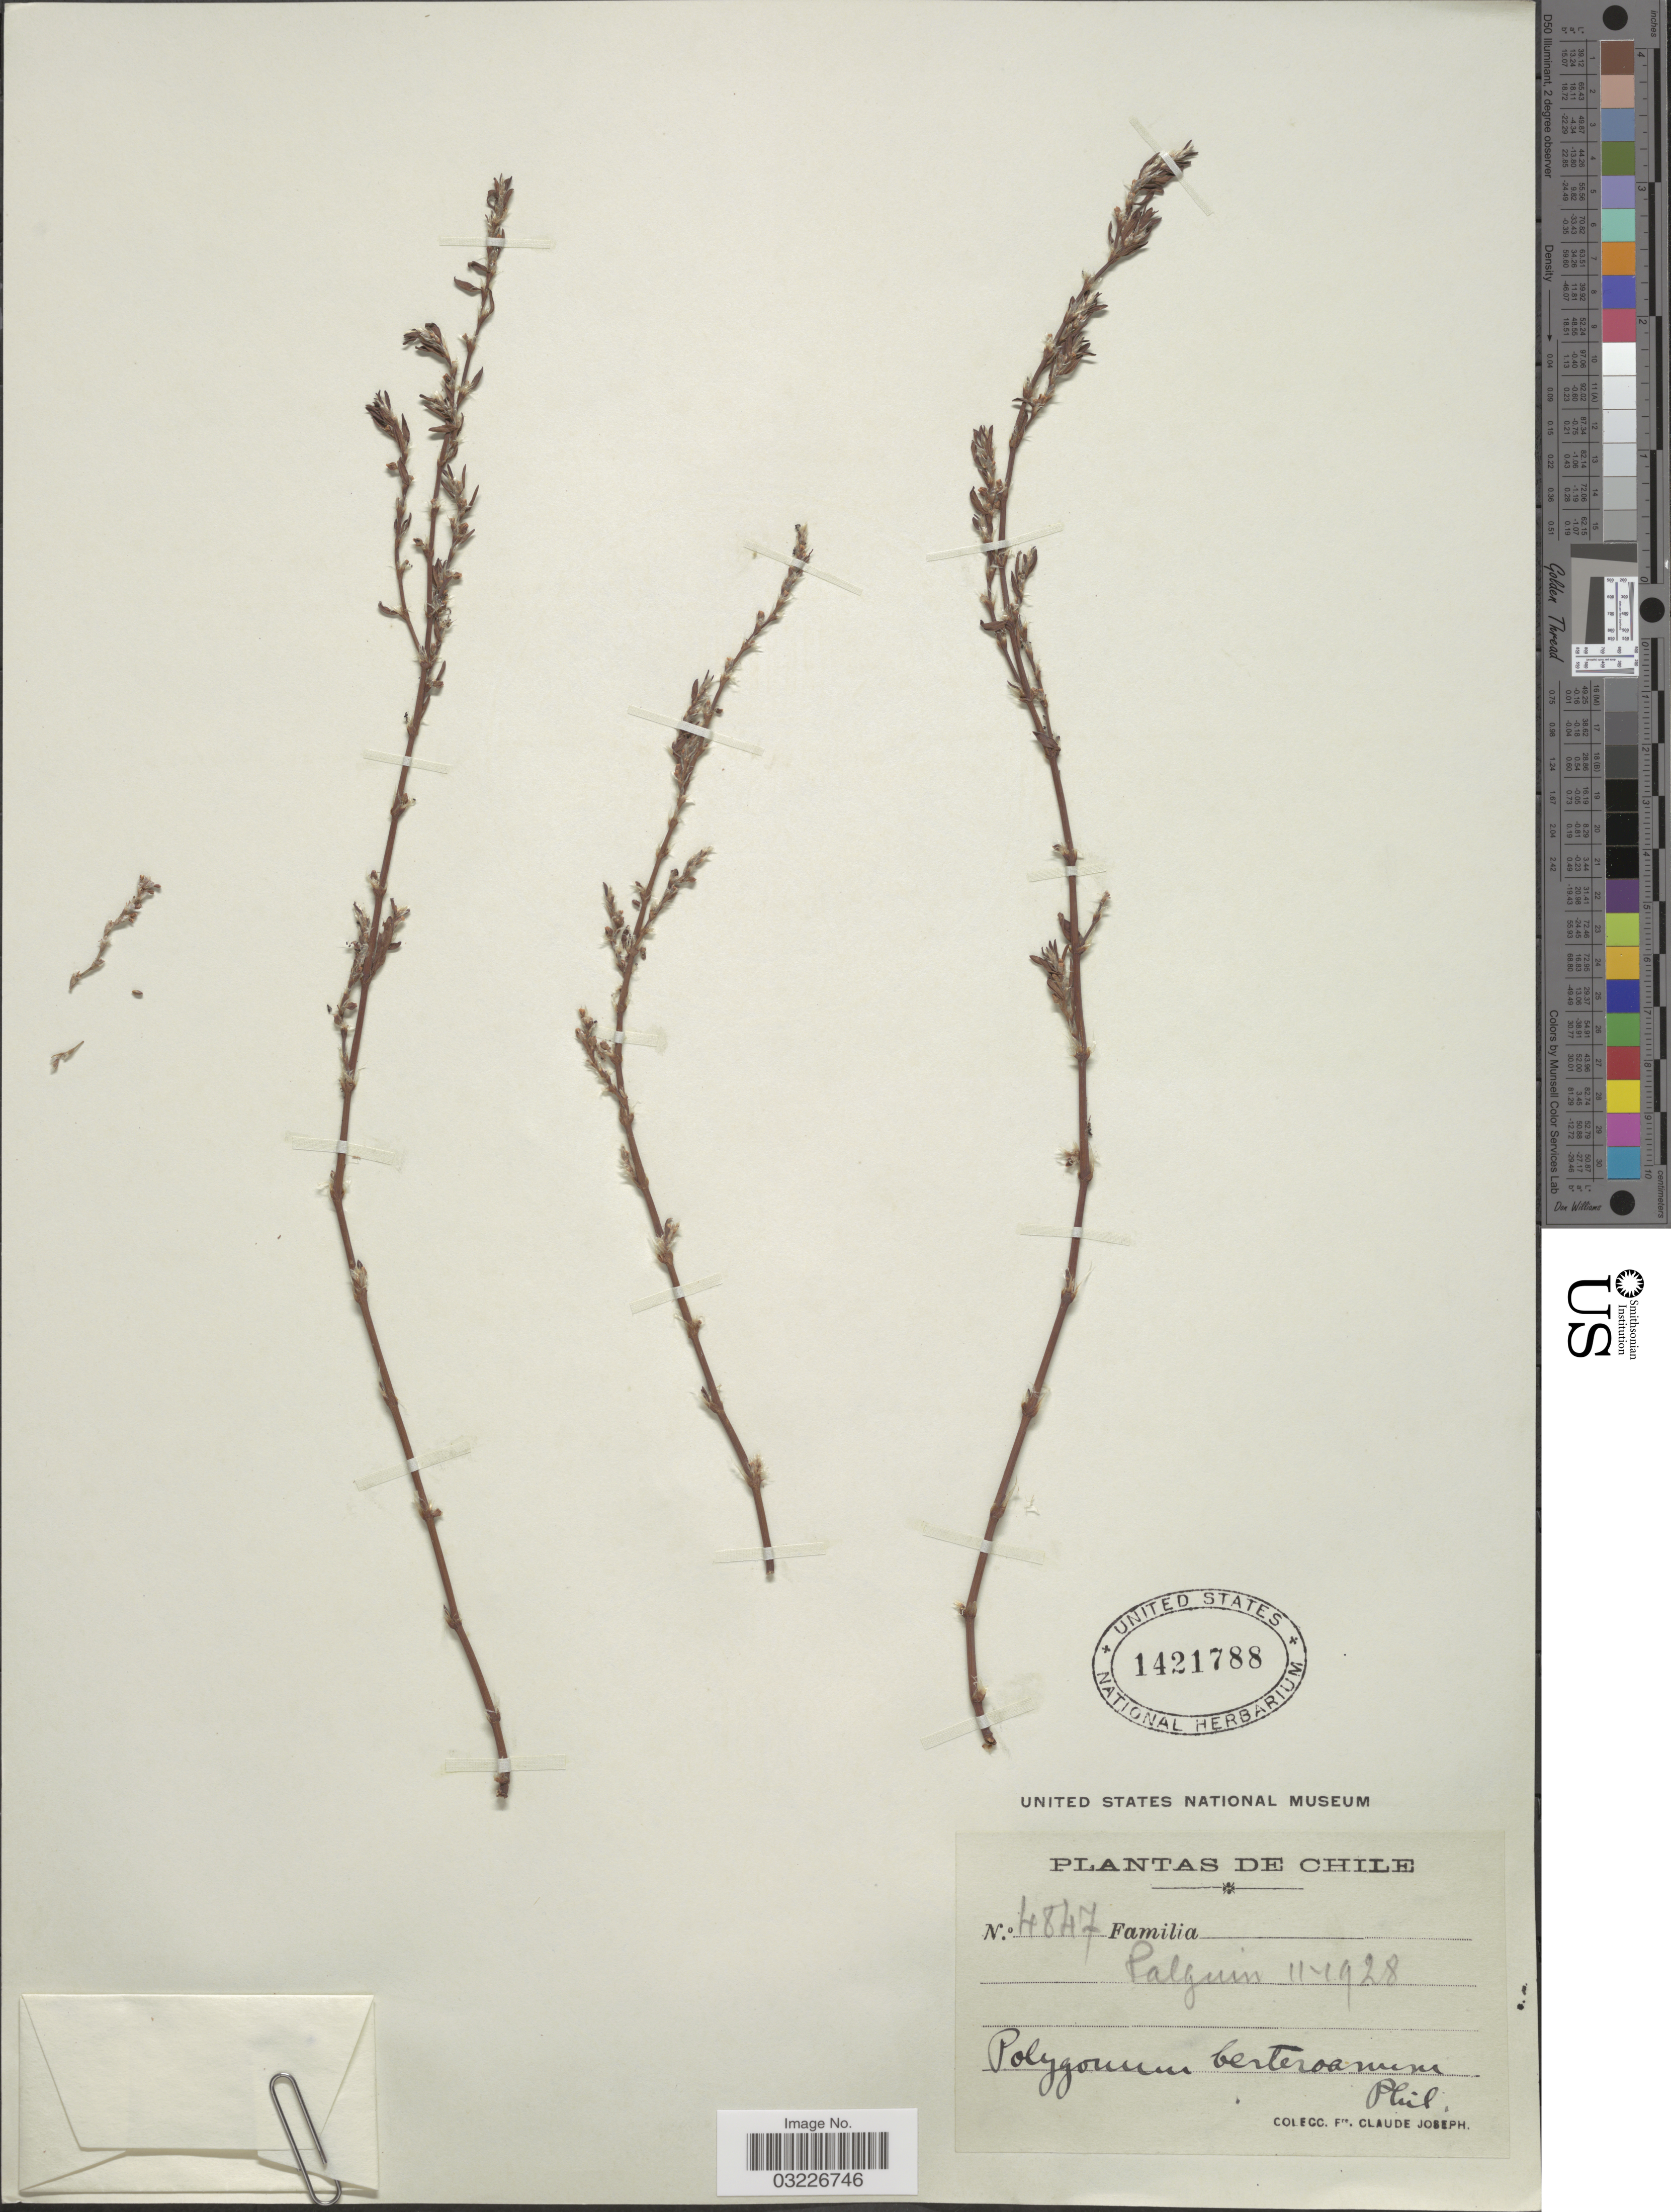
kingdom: Plantae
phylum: Tracheophyta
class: Magnoliopsida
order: Caryophyllales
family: Polygonaceae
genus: Polygonum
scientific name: Polygonum berteroi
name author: Phil.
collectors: Bro. Claude-Joseph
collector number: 4847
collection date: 1928-11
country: Chile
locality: Palguin.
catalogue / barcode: US 1421788